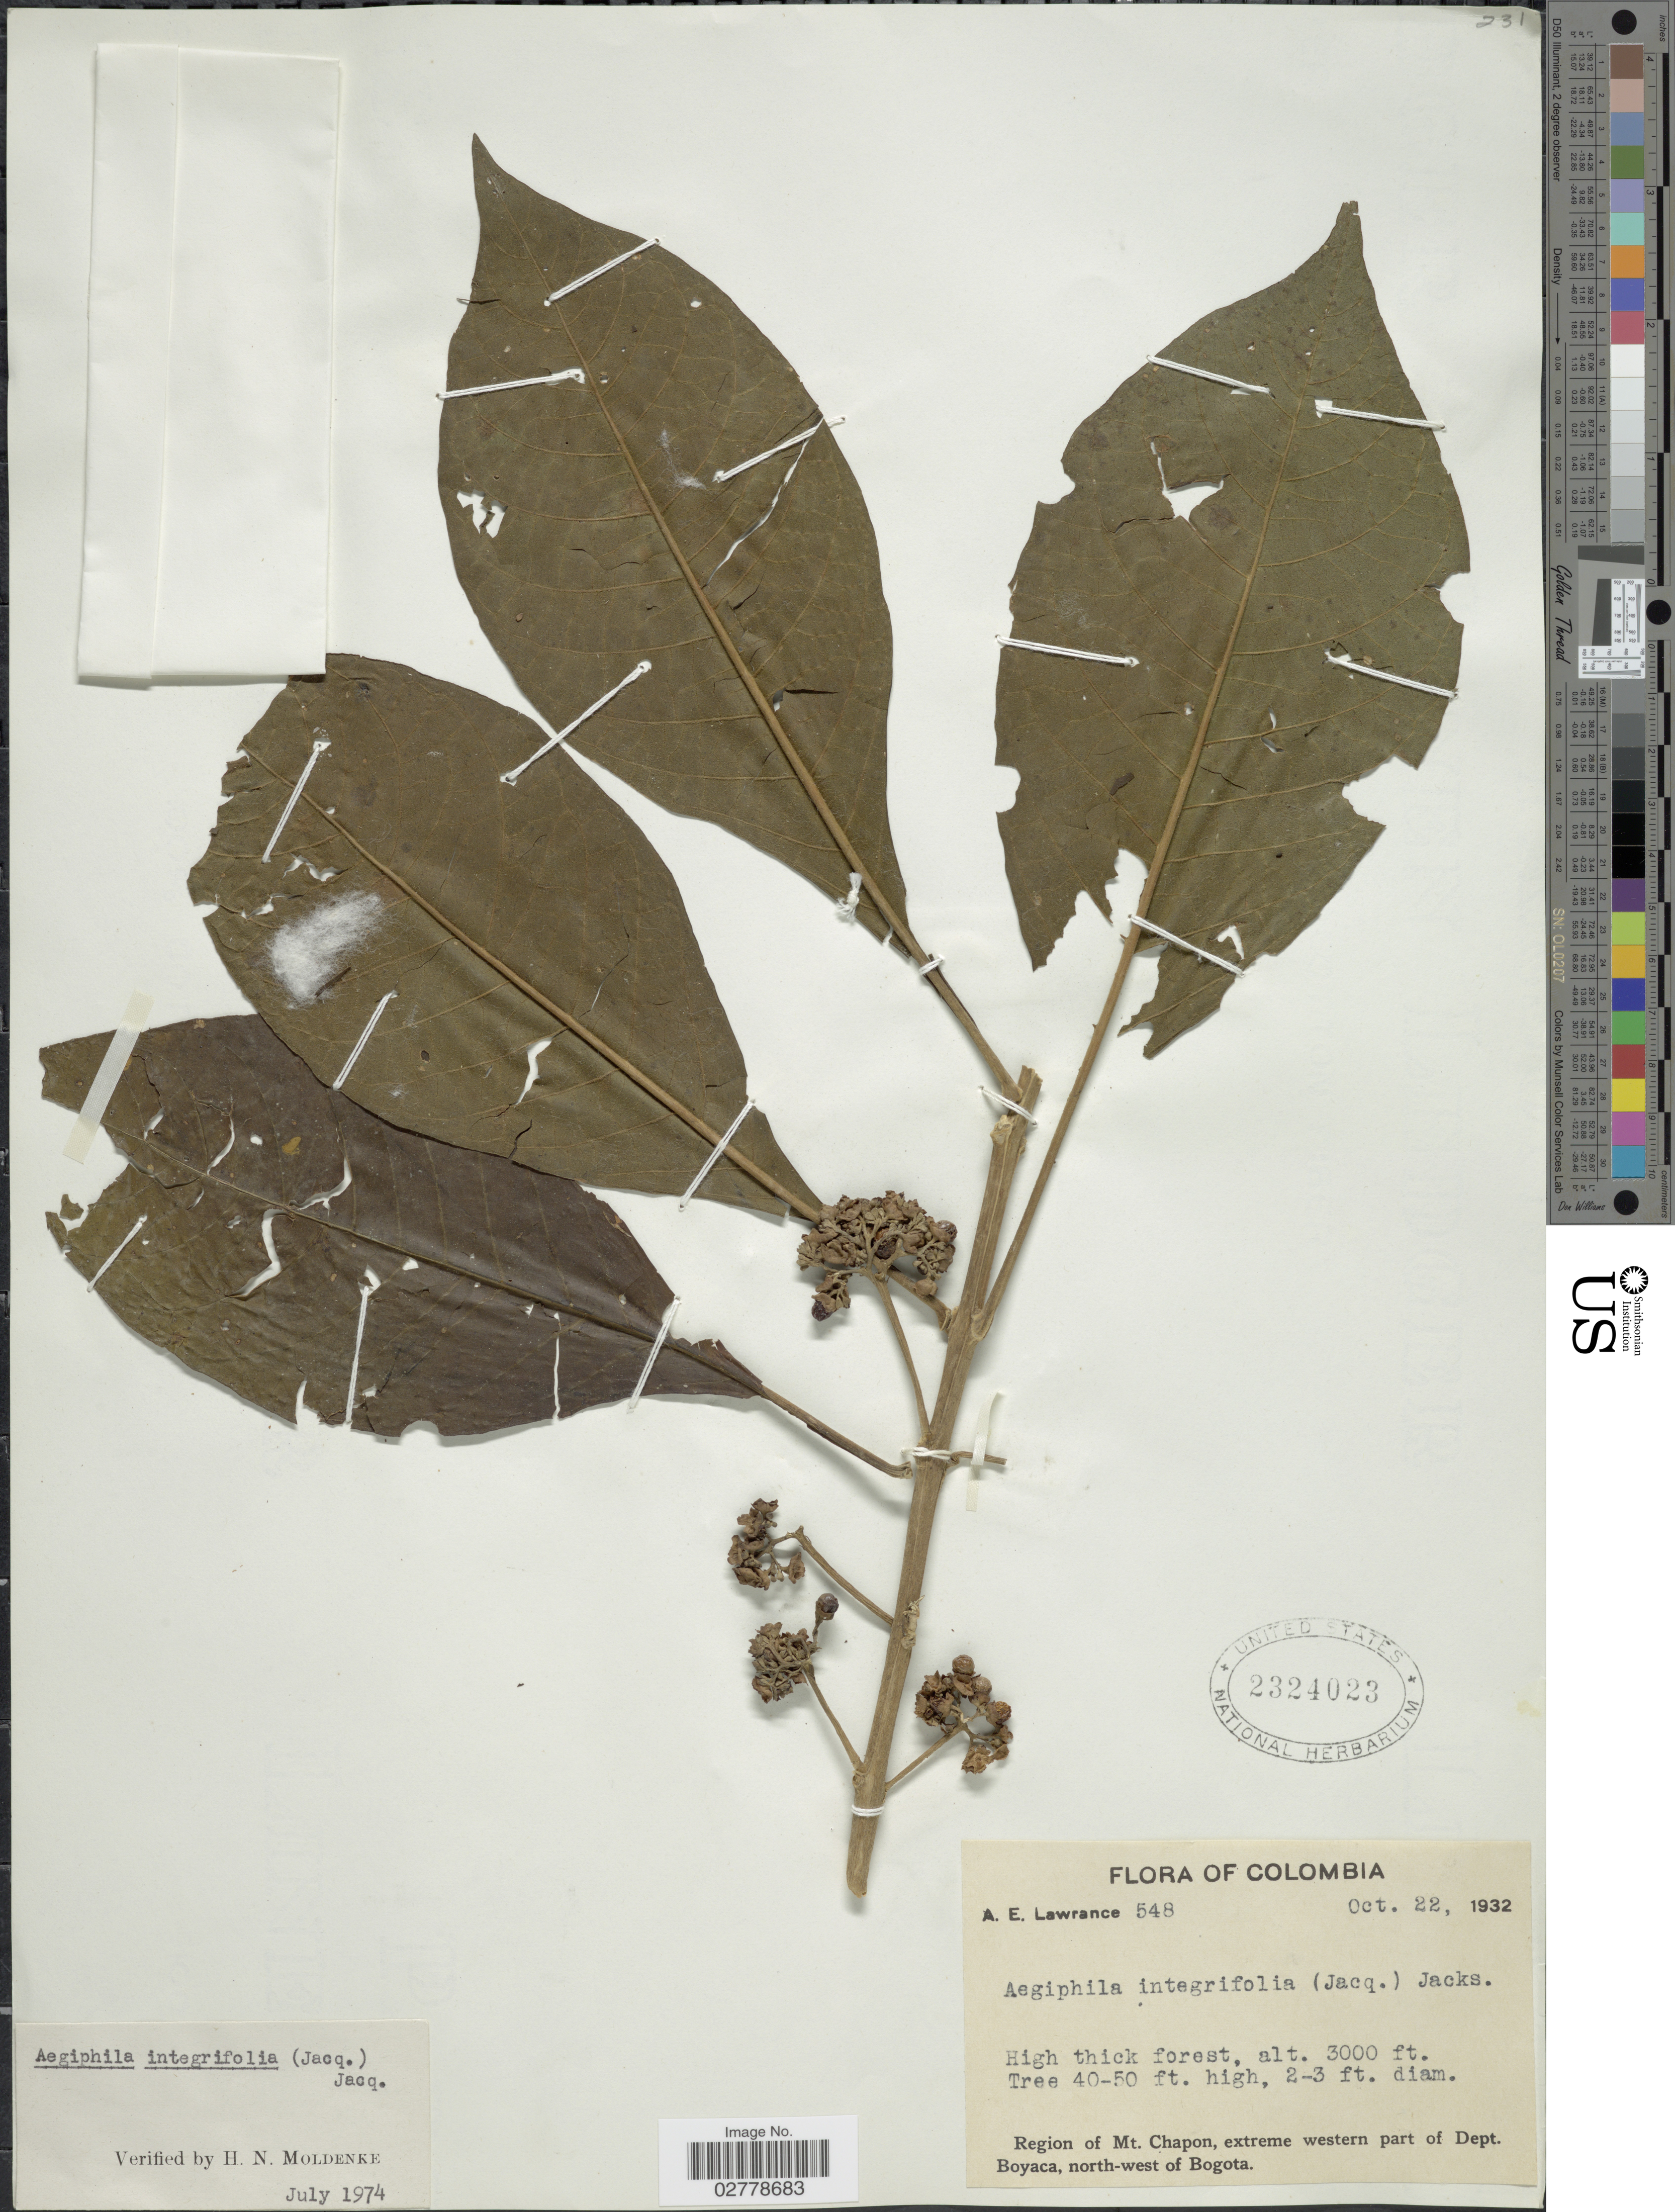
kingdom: Plantae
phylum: Tracheophyta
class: Magnoliopsida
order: Lamiales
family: Lamiaceae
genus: Aegiphila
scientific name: Aegiphila integrifolia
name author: (Jacq.) B.D. Jacks.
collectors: A. Lawrance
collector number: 548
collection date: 1932-10-22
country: Colombia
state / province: Boyacá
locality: Region of Mt. Chapon, extreme western part of Dept. Boyaca, north-west of Bogota.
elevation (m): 914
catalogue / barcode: US 2324023